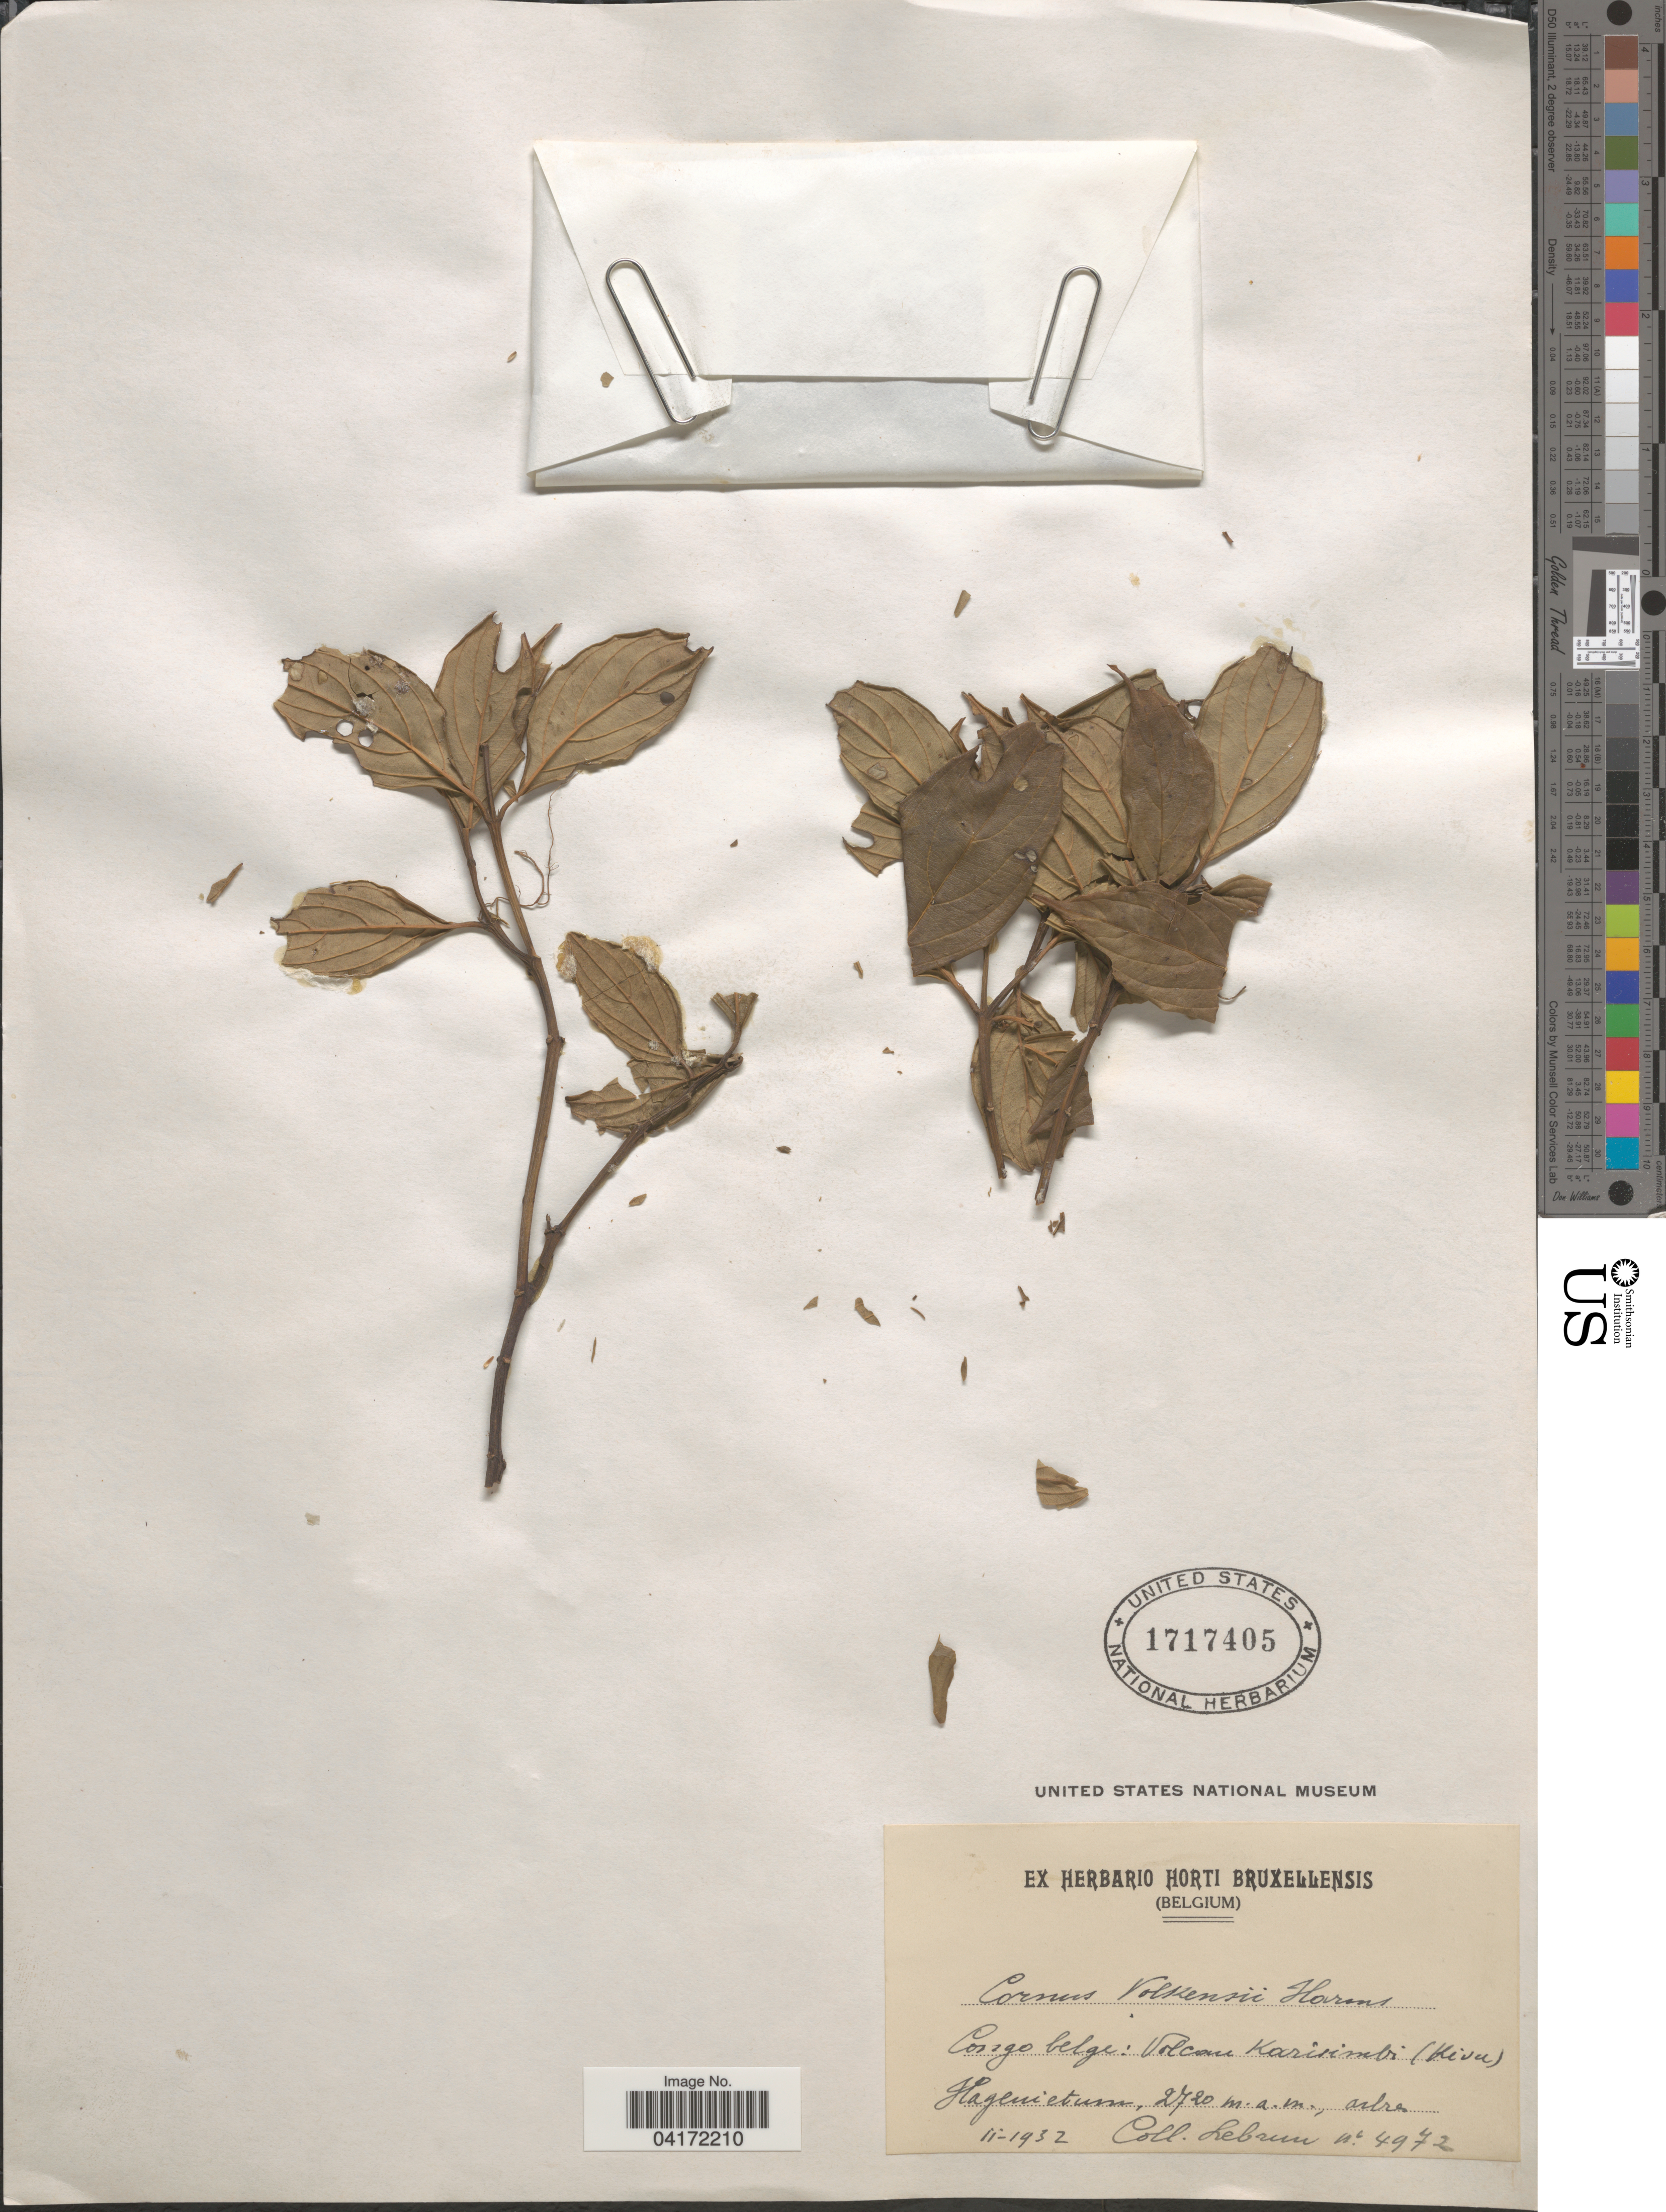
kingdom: Plantae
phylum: Tracheophyta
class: Magnoliopsida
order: Cornales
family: Cornaceae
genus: Cornus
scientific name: Cornus volkensii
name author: Harms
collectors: J.A. Lebrun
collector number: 4972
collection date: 1932-02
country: Congo, Democratic Republic of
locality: Congo belge: volcan Karisimbi (Kivu). Hagenietum.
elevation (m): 2720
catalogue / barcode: US 1717405